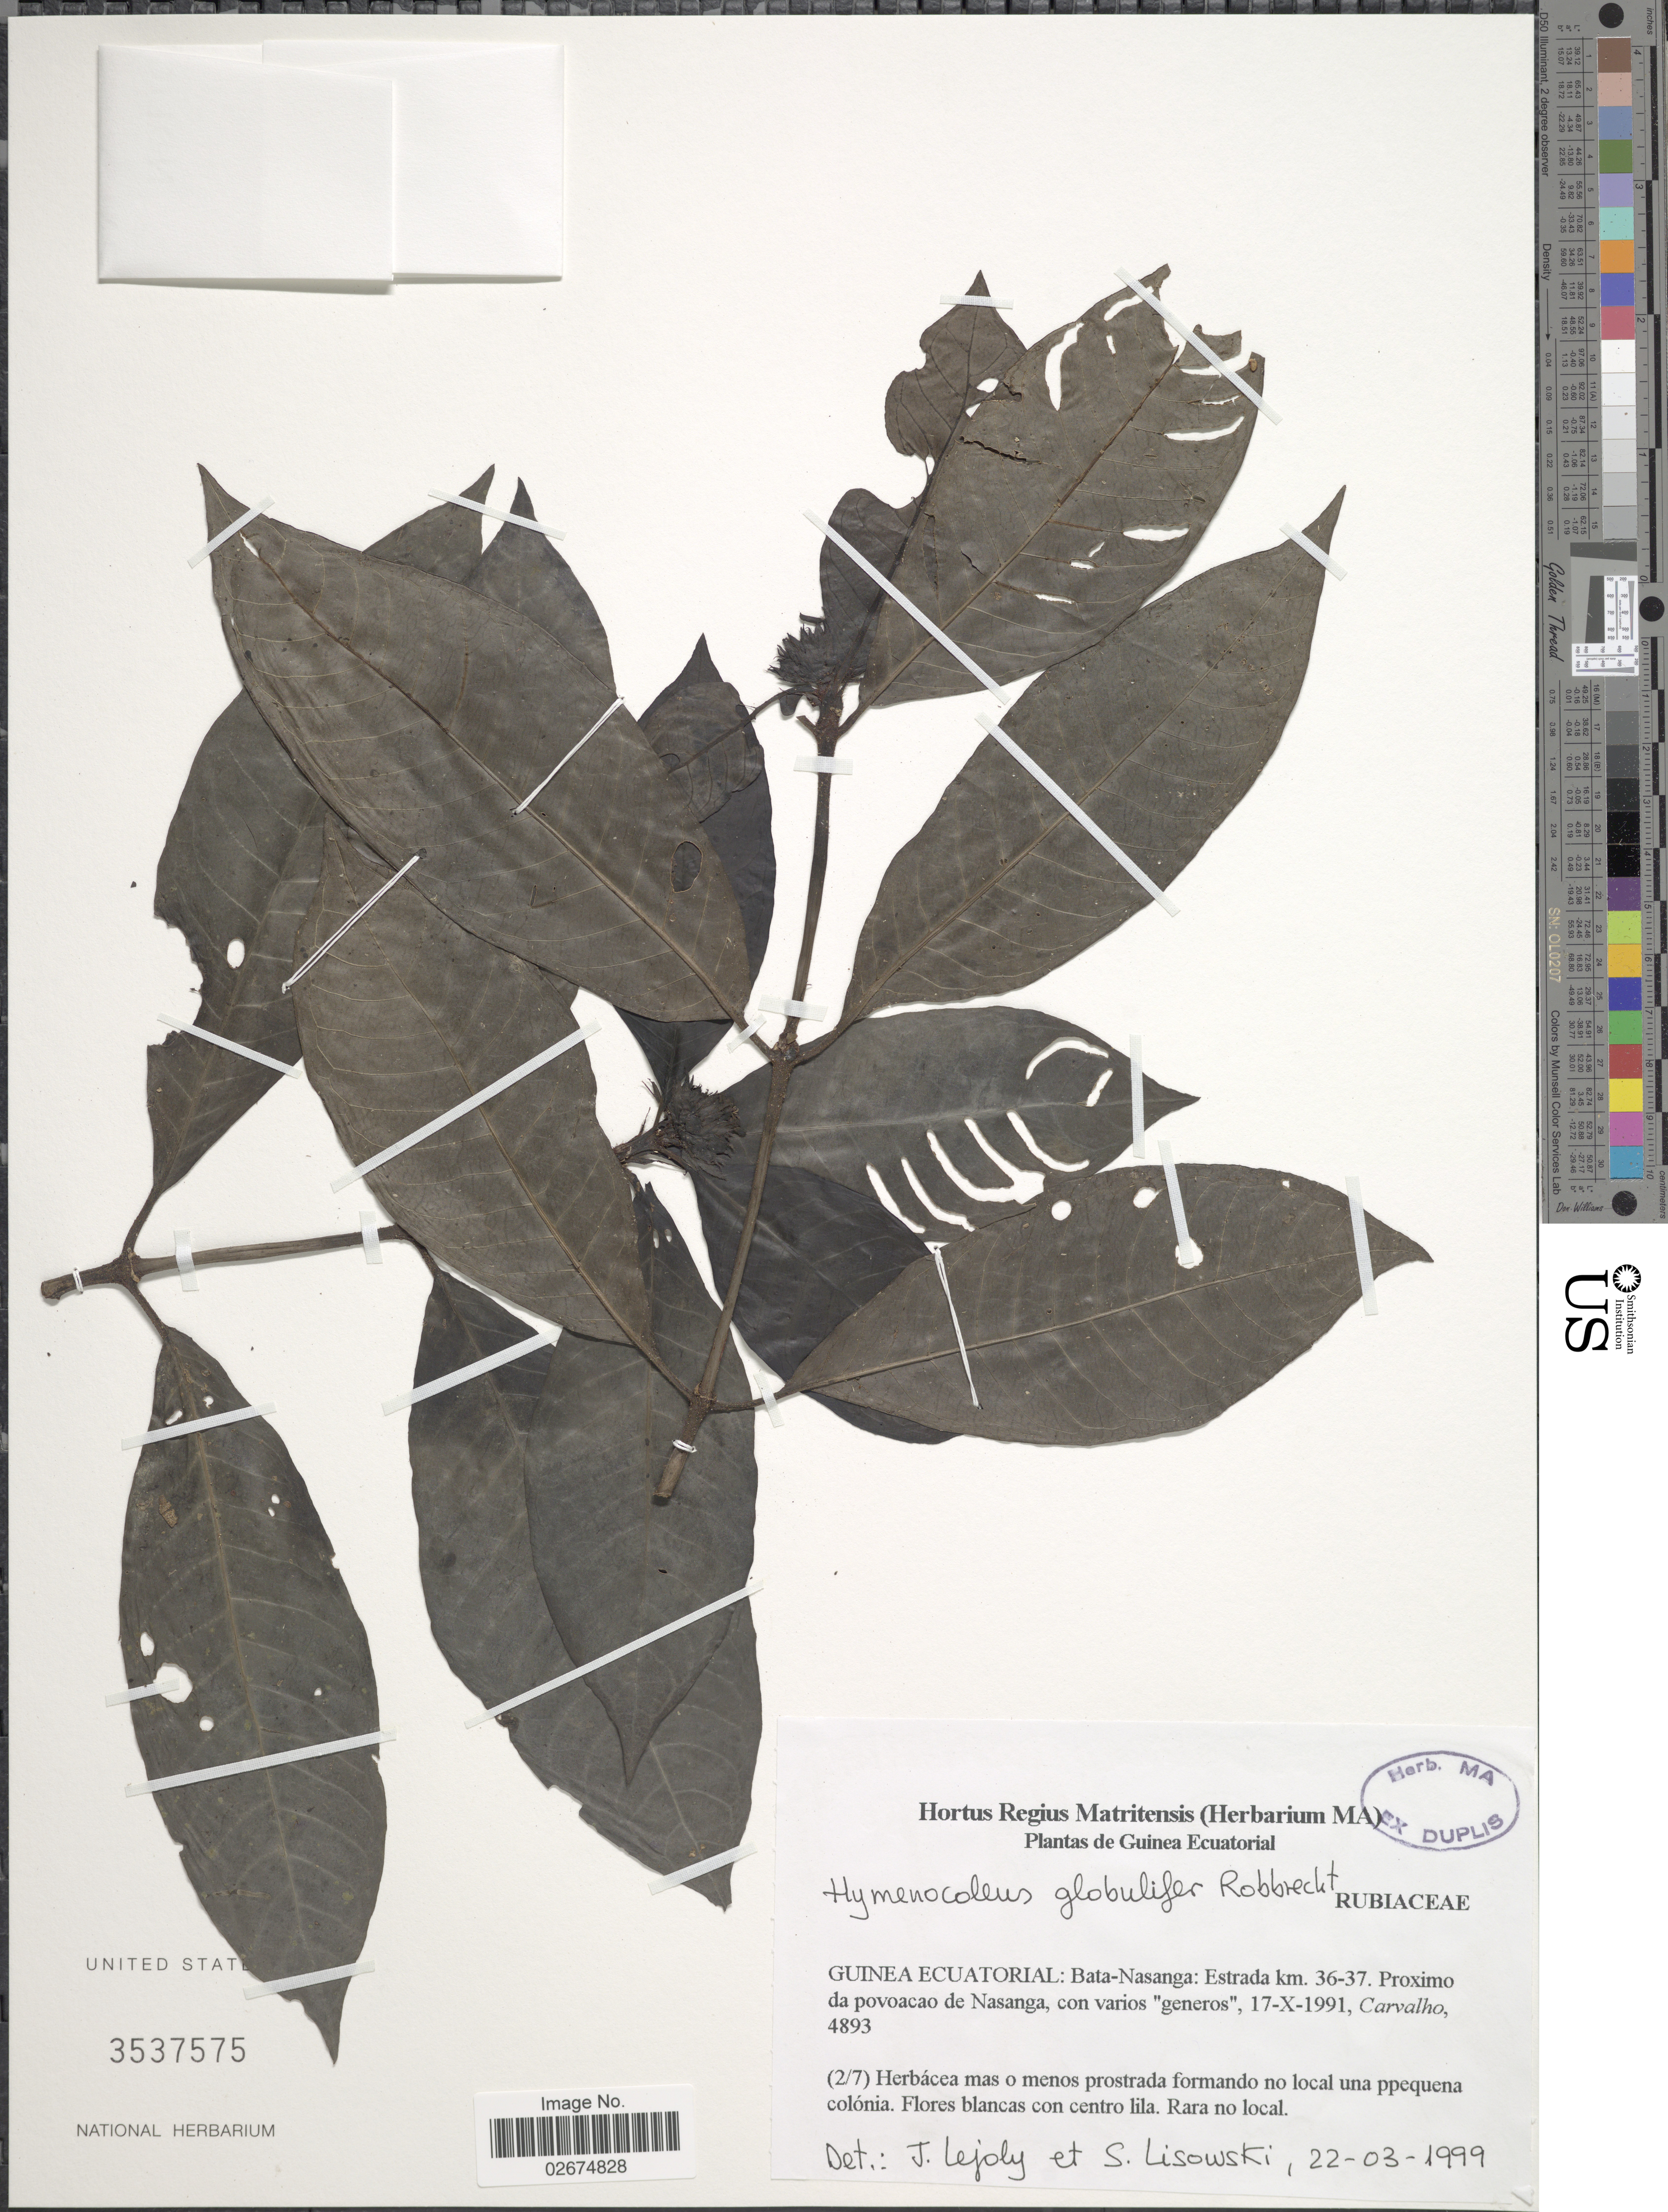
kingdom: Plantae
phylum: Tracheophyta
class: Magnoliopsida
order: Gentianales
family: Rubiaceae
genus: Hymenocoleus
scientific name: Hymenocoleus globulifer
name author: Robbr.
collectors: Carvalho, --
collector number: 4893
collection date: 1991-10-17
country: Equatorial Guinea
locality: Guinea Ecuatorial: Bata-Nasanga: Estrada km. 36-37. Proximo da povoacao de Nasanga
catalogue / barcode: US 3537575